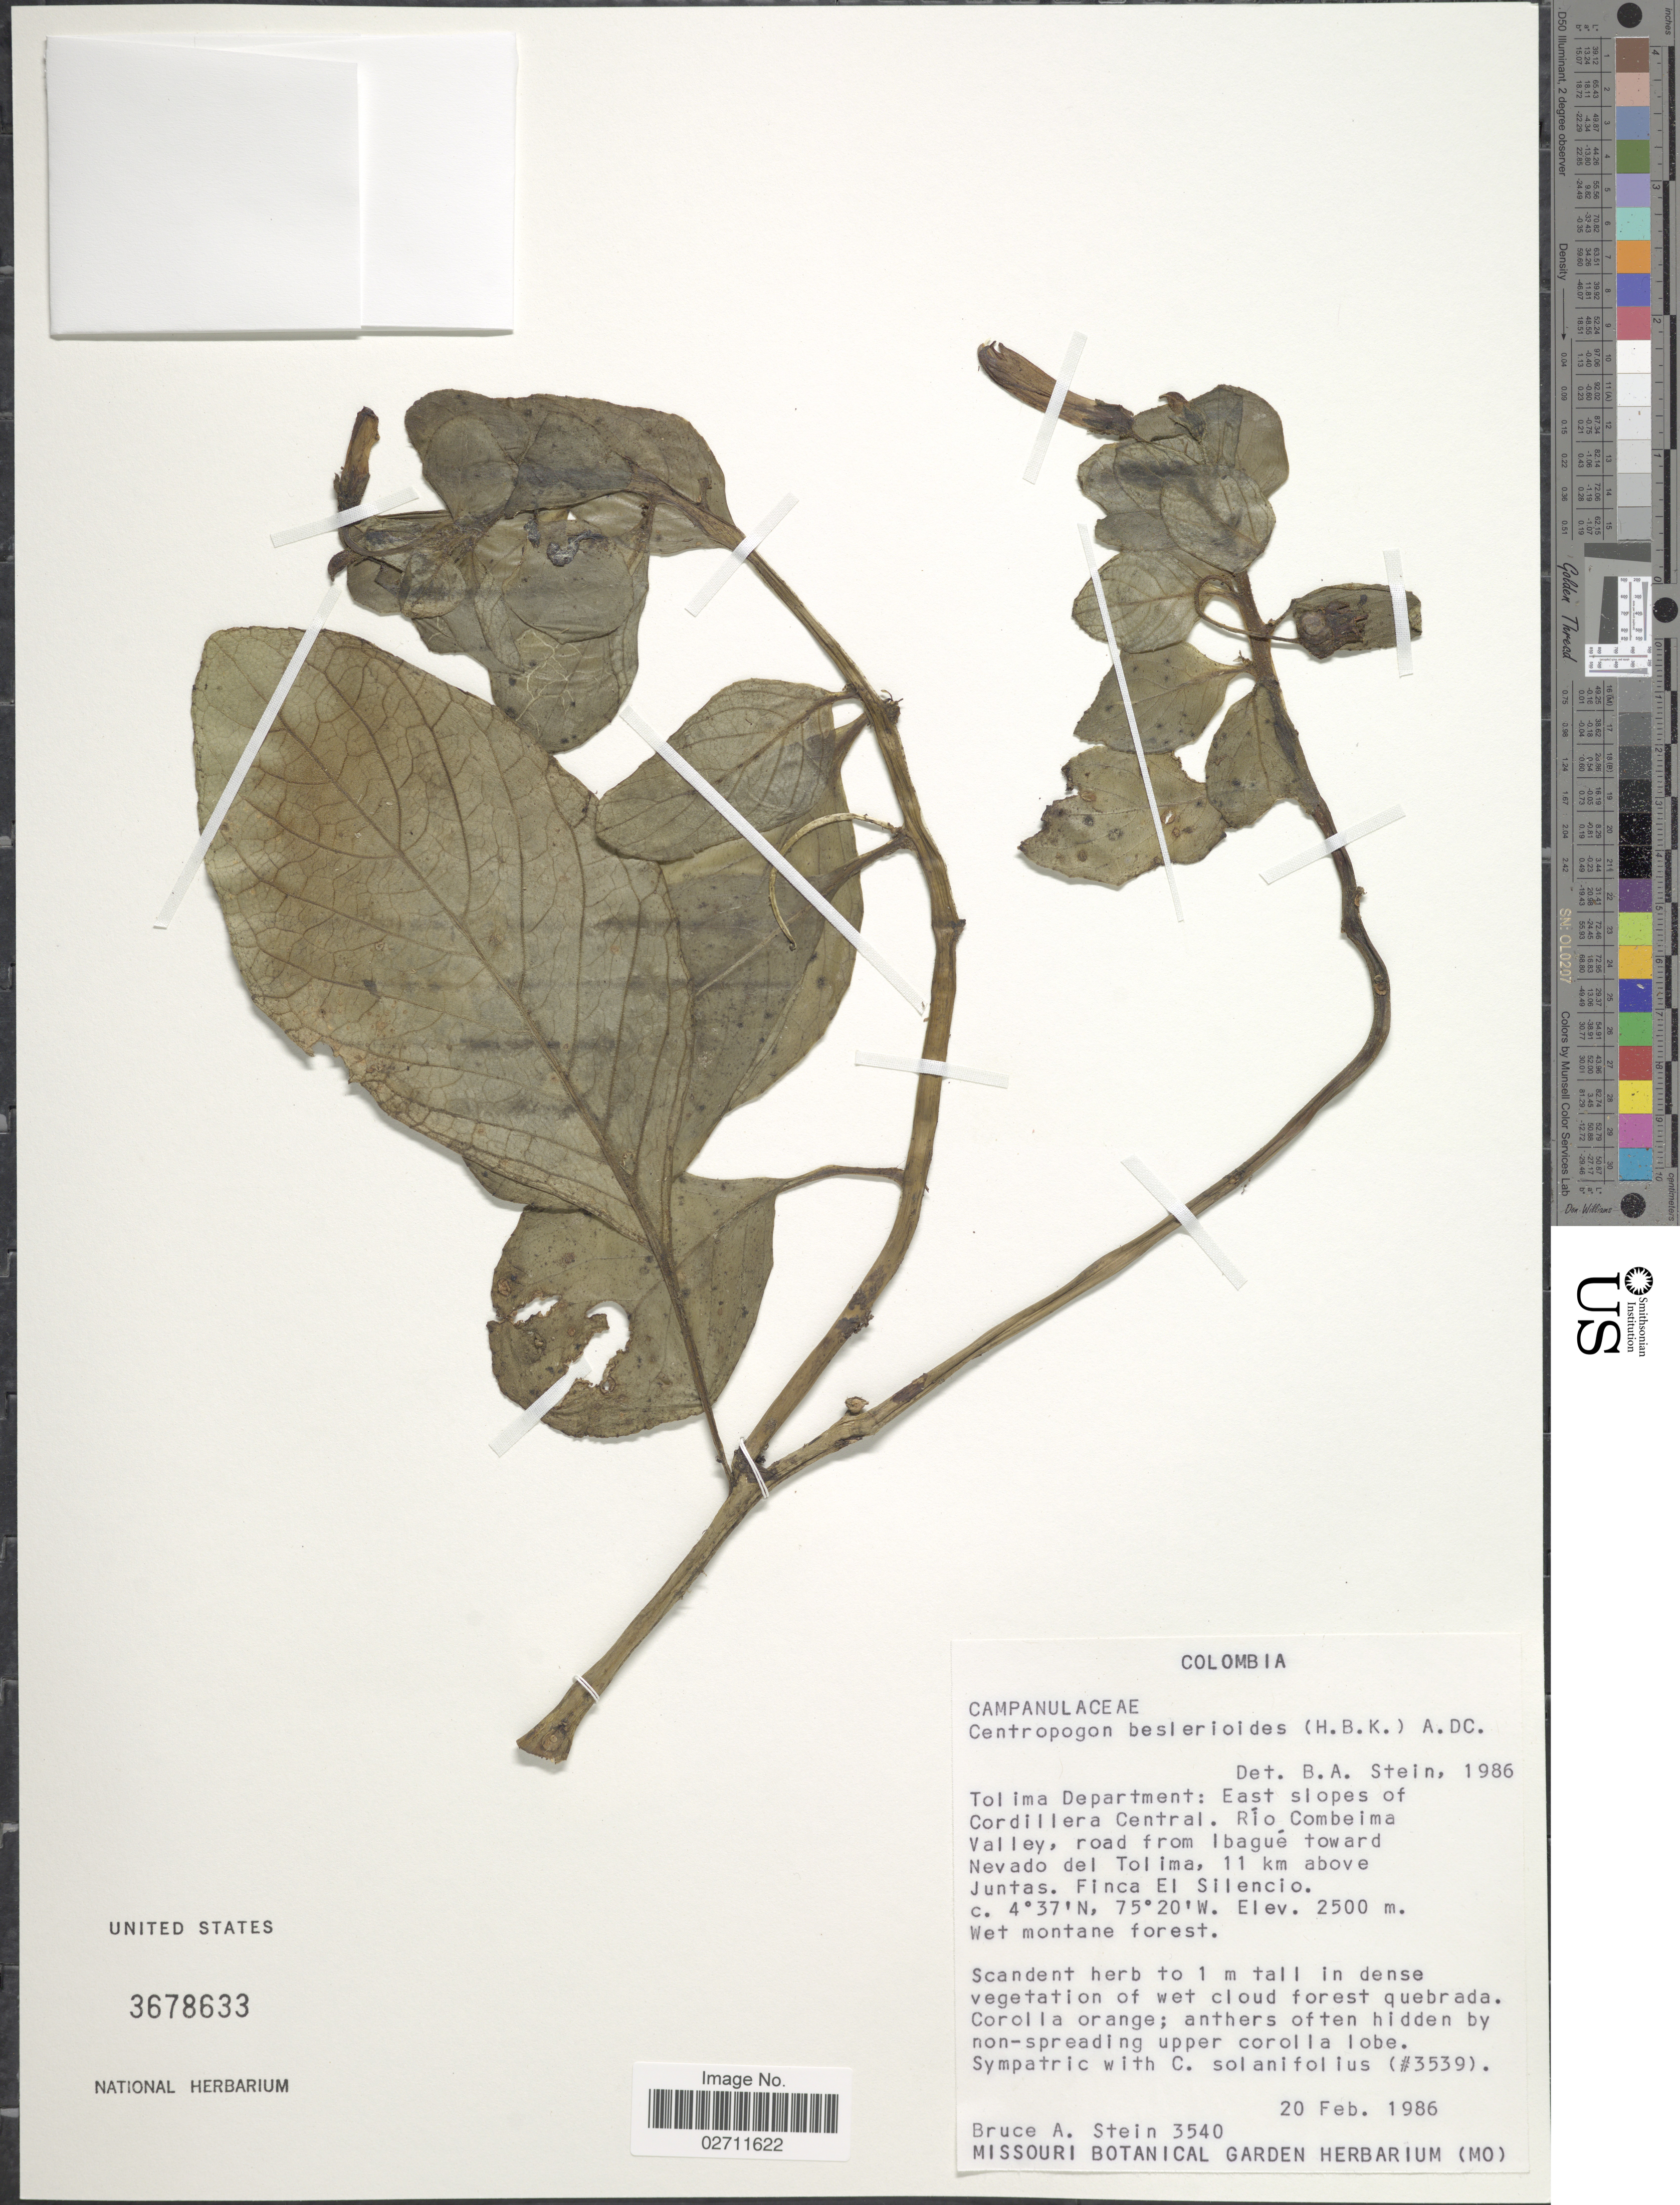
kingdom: Plantae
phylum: Tracheophyta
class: Magnoliopsida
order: Asterales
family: Campanulaceae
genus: Centropogon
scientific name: Centropogon beslerioides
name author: DC.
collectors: B. A. Stein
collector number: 3540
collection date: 1986-02-20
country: Colombia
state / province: Tolima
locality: East slopes of Cordillera Central. Rio Combeima Valley, road from Ibaque toward Nevado del Tolima, 11 km above Juntas. Finca El Silencio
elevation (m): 2500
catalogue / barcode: US 3678633